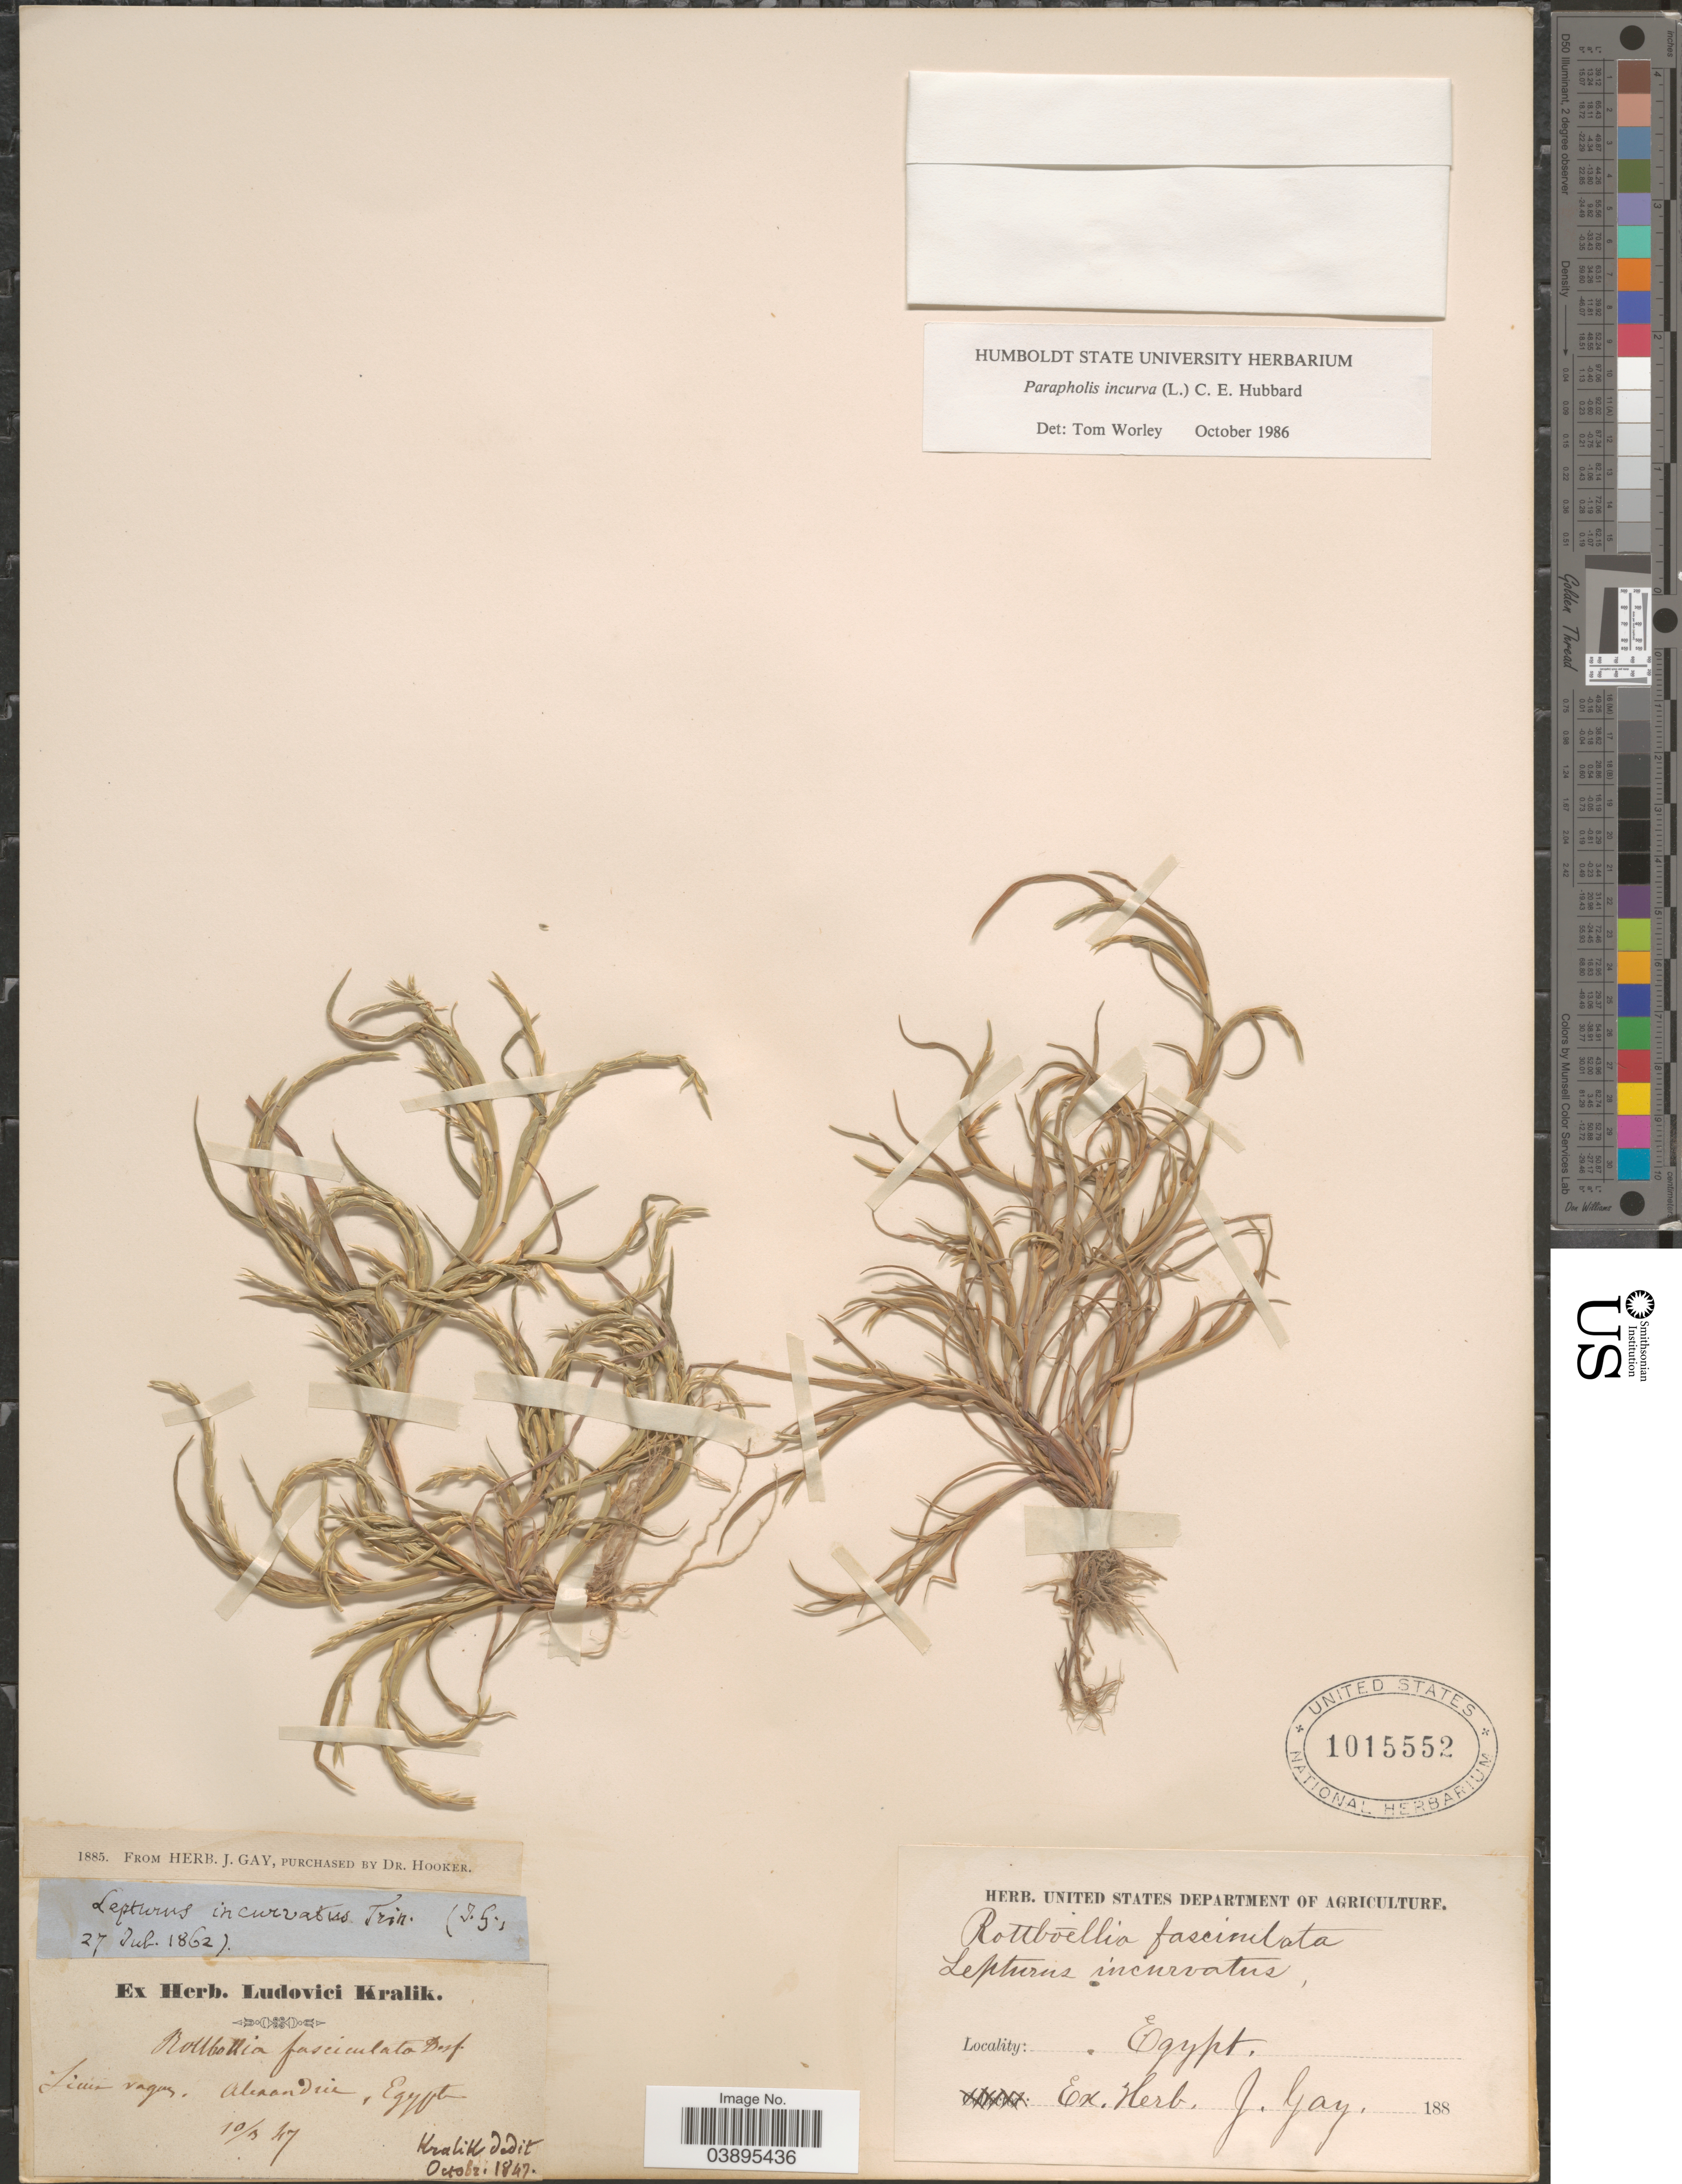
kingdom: Plantae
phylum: Tracheophyta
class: Liliopsida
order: Poales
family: Poaceae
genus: Parapholis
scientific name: Parapholis incurva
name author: (L.) C.E. Hubb.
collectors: L. Kralik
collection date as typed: Transcribed d/m/y: 10/3/47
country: Egypt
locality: Lieux vagus, Alexandria.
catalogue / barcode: US 1015552